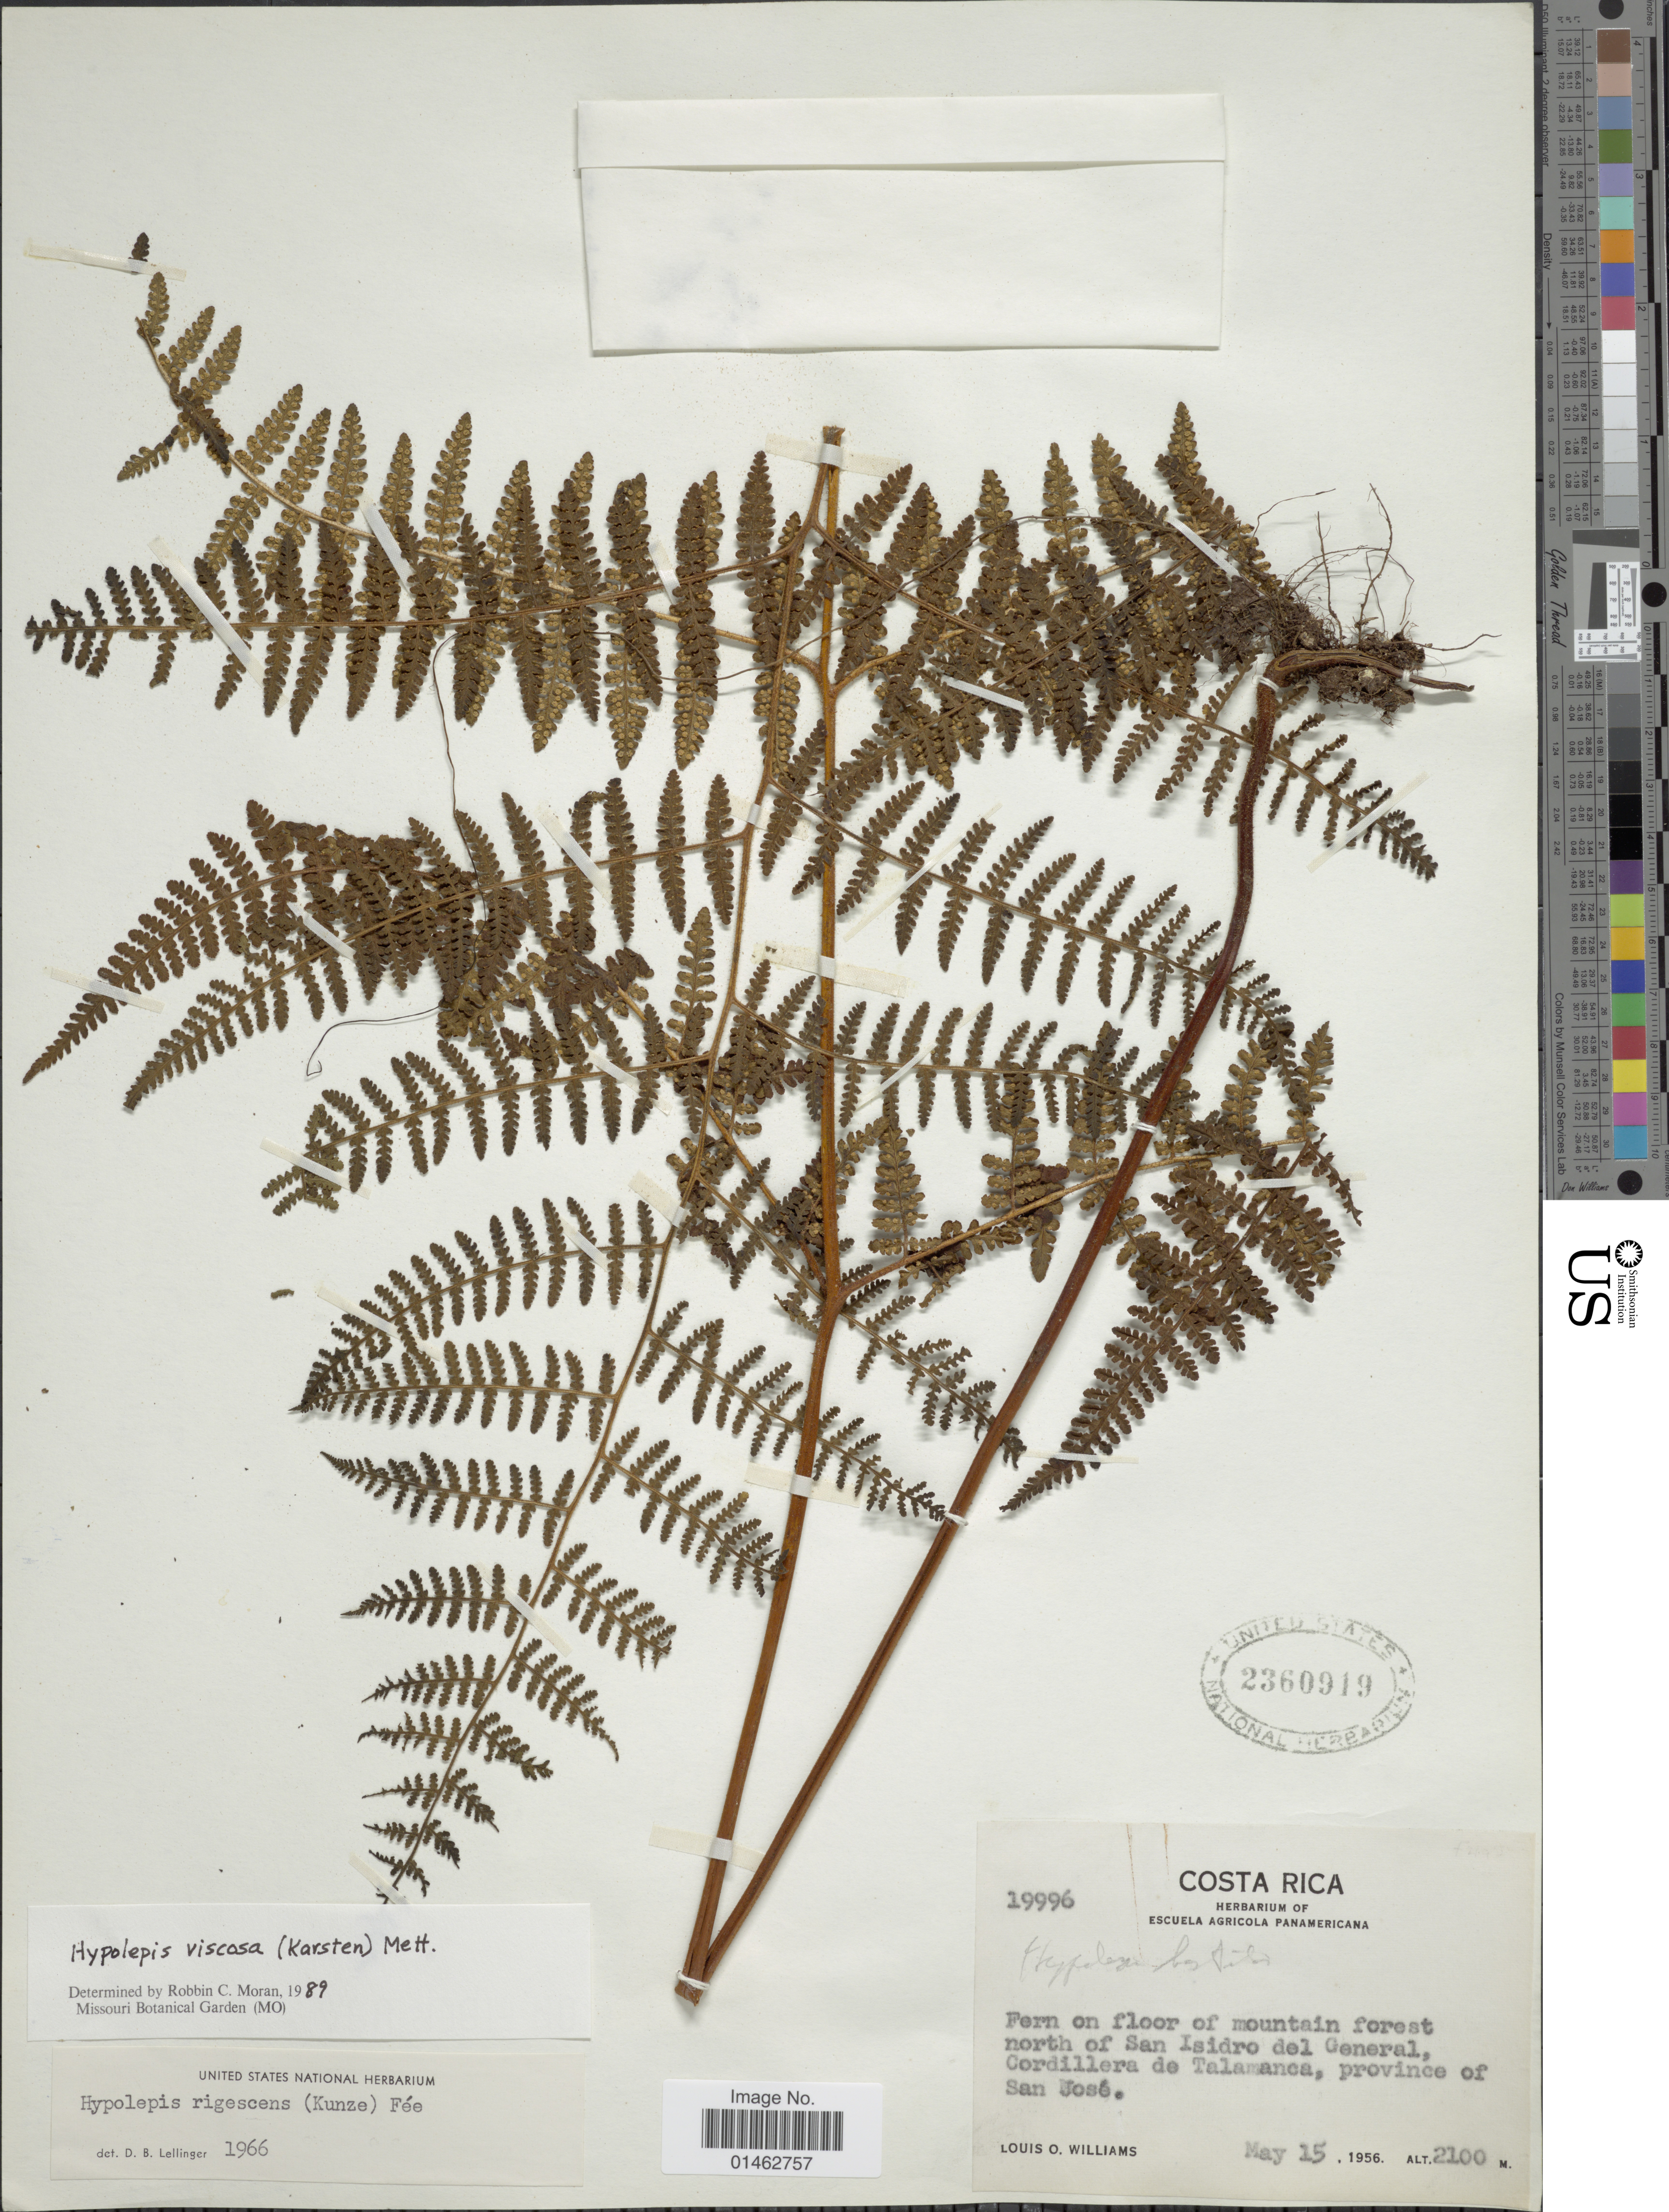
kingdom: Plantae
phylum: Tracheophyta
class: Polypodiopsida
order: Polypodiales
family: Dennstaedtiaceae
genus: Hypolepis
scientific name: Hypolepis rubiginosopilosula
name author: Lellinger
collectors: L. O. Williams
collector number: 19996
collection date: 1956-05-15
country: Costa Rica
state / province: San José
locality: Fern on floor of mountain forest north of San Isidro del General, Cordillera de Talamanca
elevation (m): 2100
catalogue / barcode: US 2360919